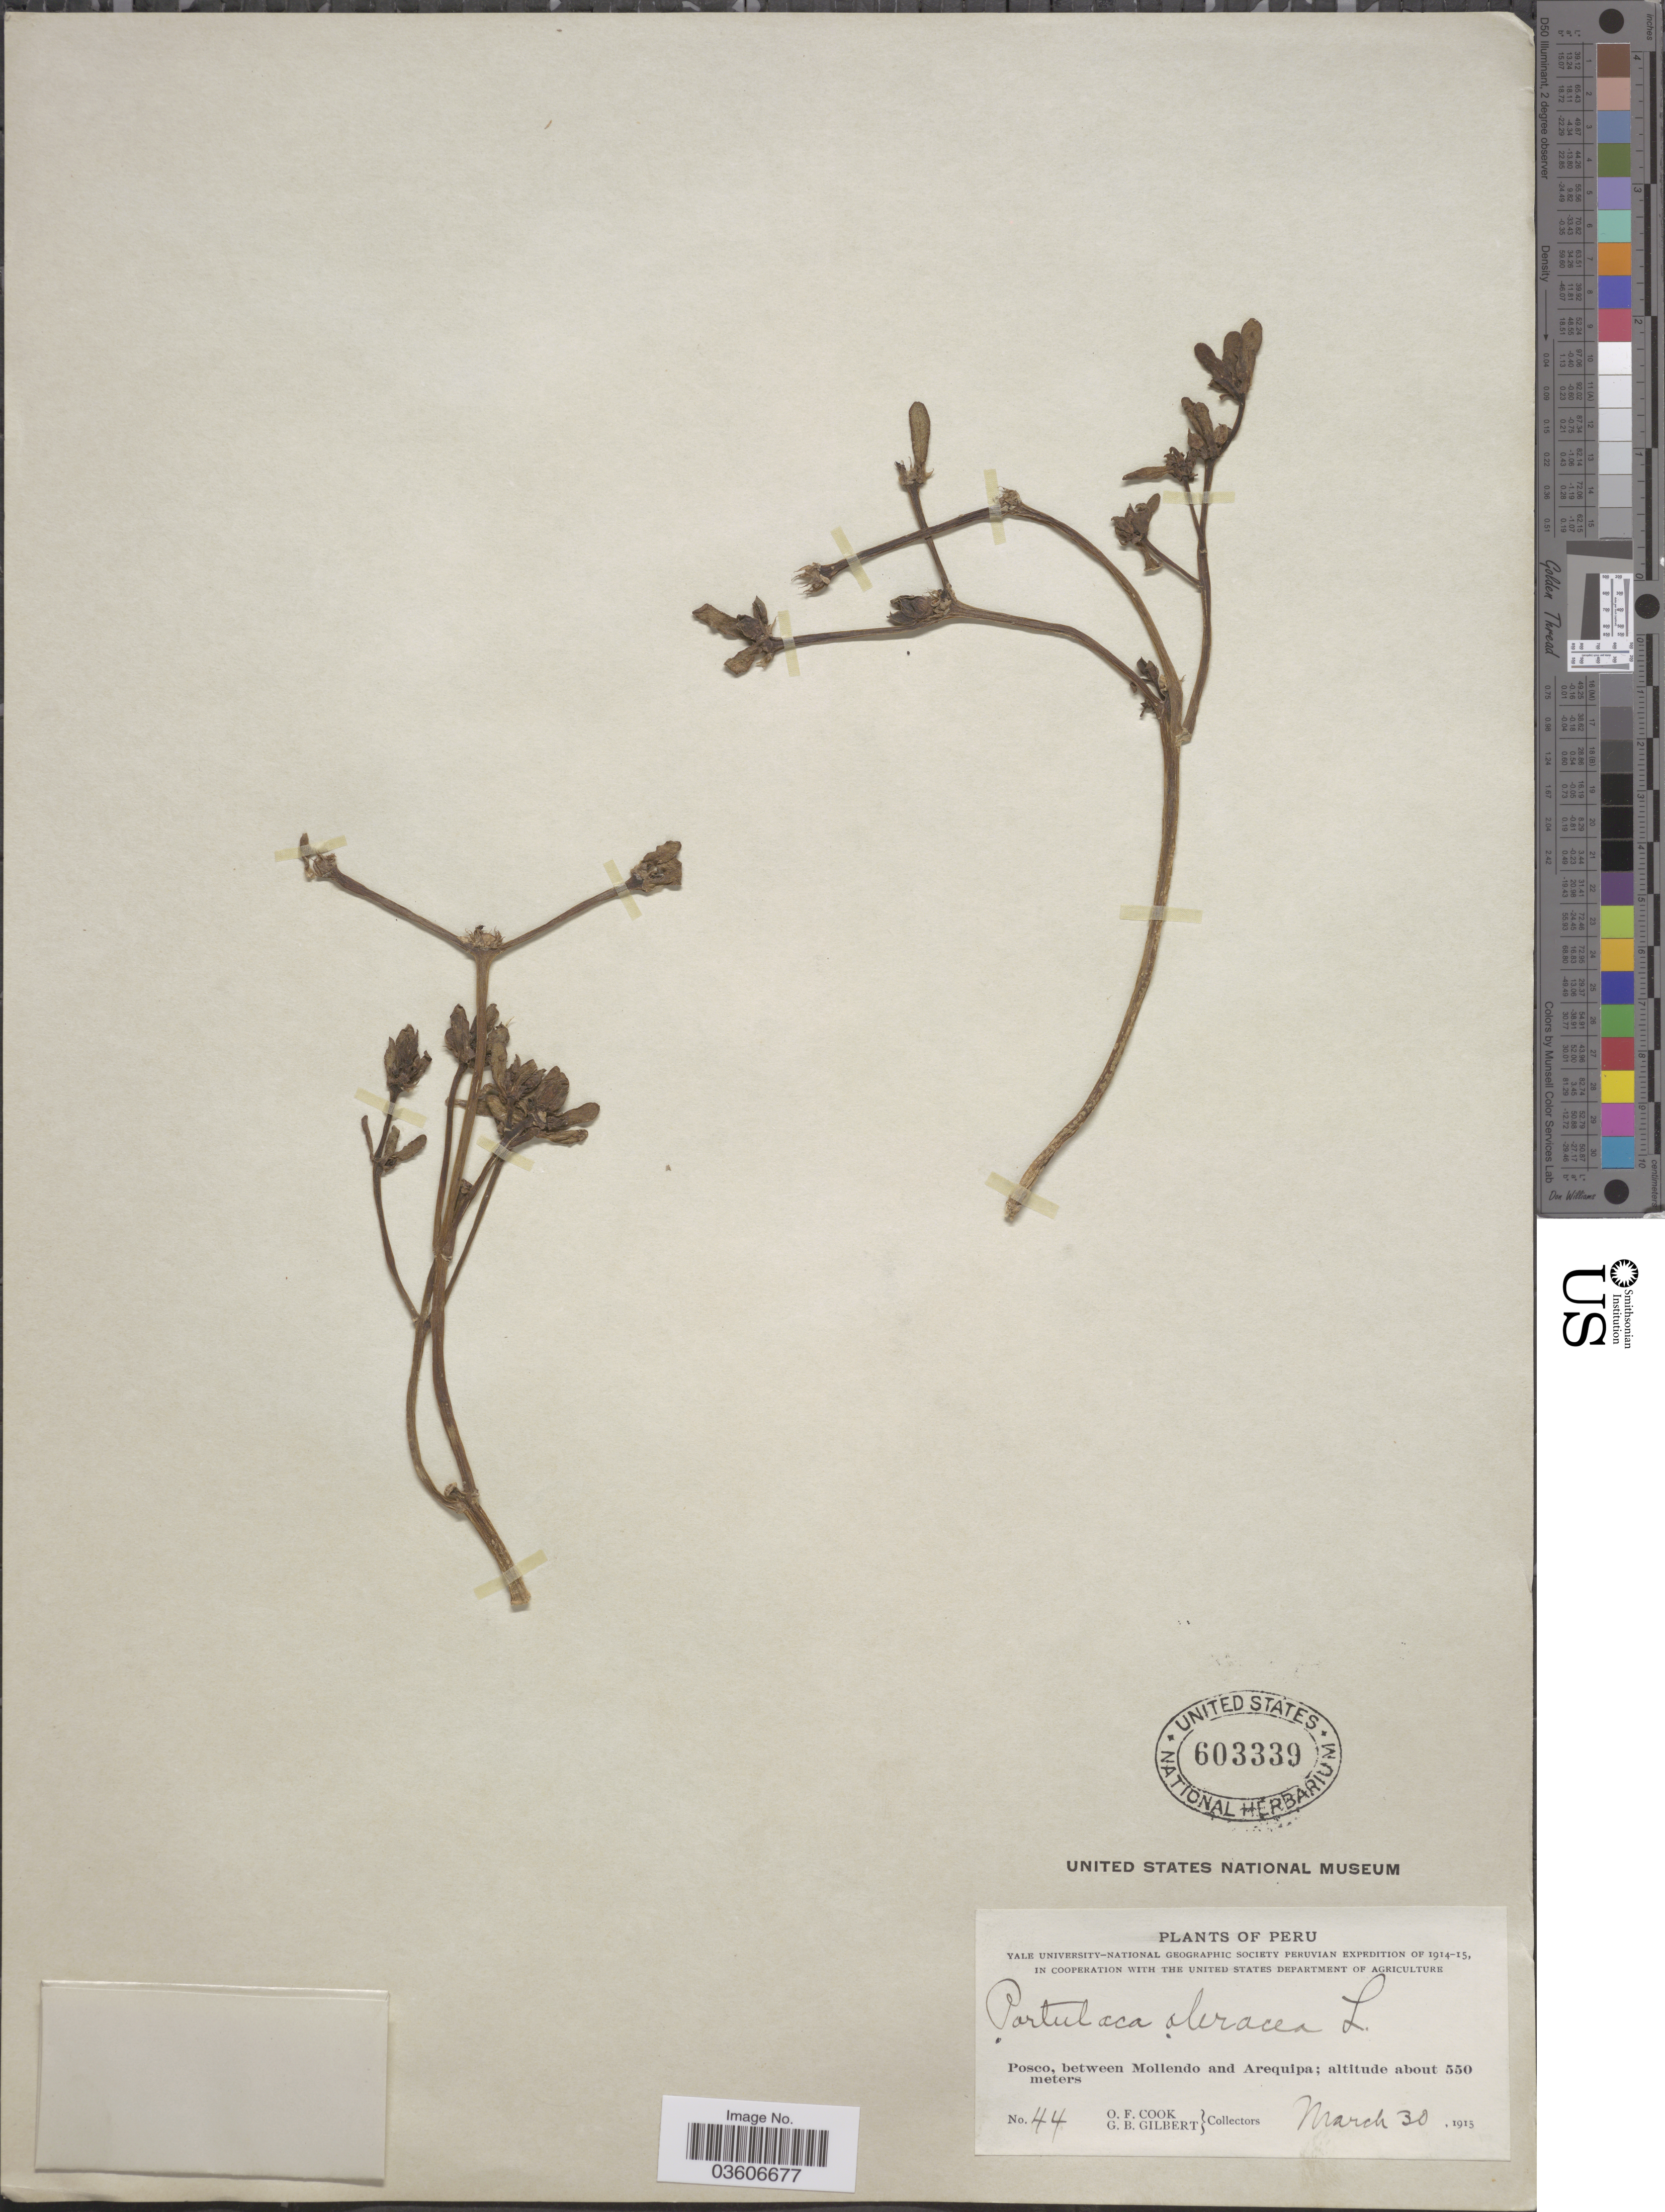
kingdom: Plantae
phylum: Tracheophyta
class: Magnoliopsida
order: Caryophyllales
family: Portulacaceae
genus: Portulaca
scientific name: Portulaca oleracea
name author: L.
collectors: O. F. Cook & G. B. Gilbert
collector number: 44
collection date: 1915-03-30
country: Peru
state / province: Arequipa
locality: Posco, between Mollendo and Arequipa.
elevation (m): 550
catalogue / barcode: US 603339